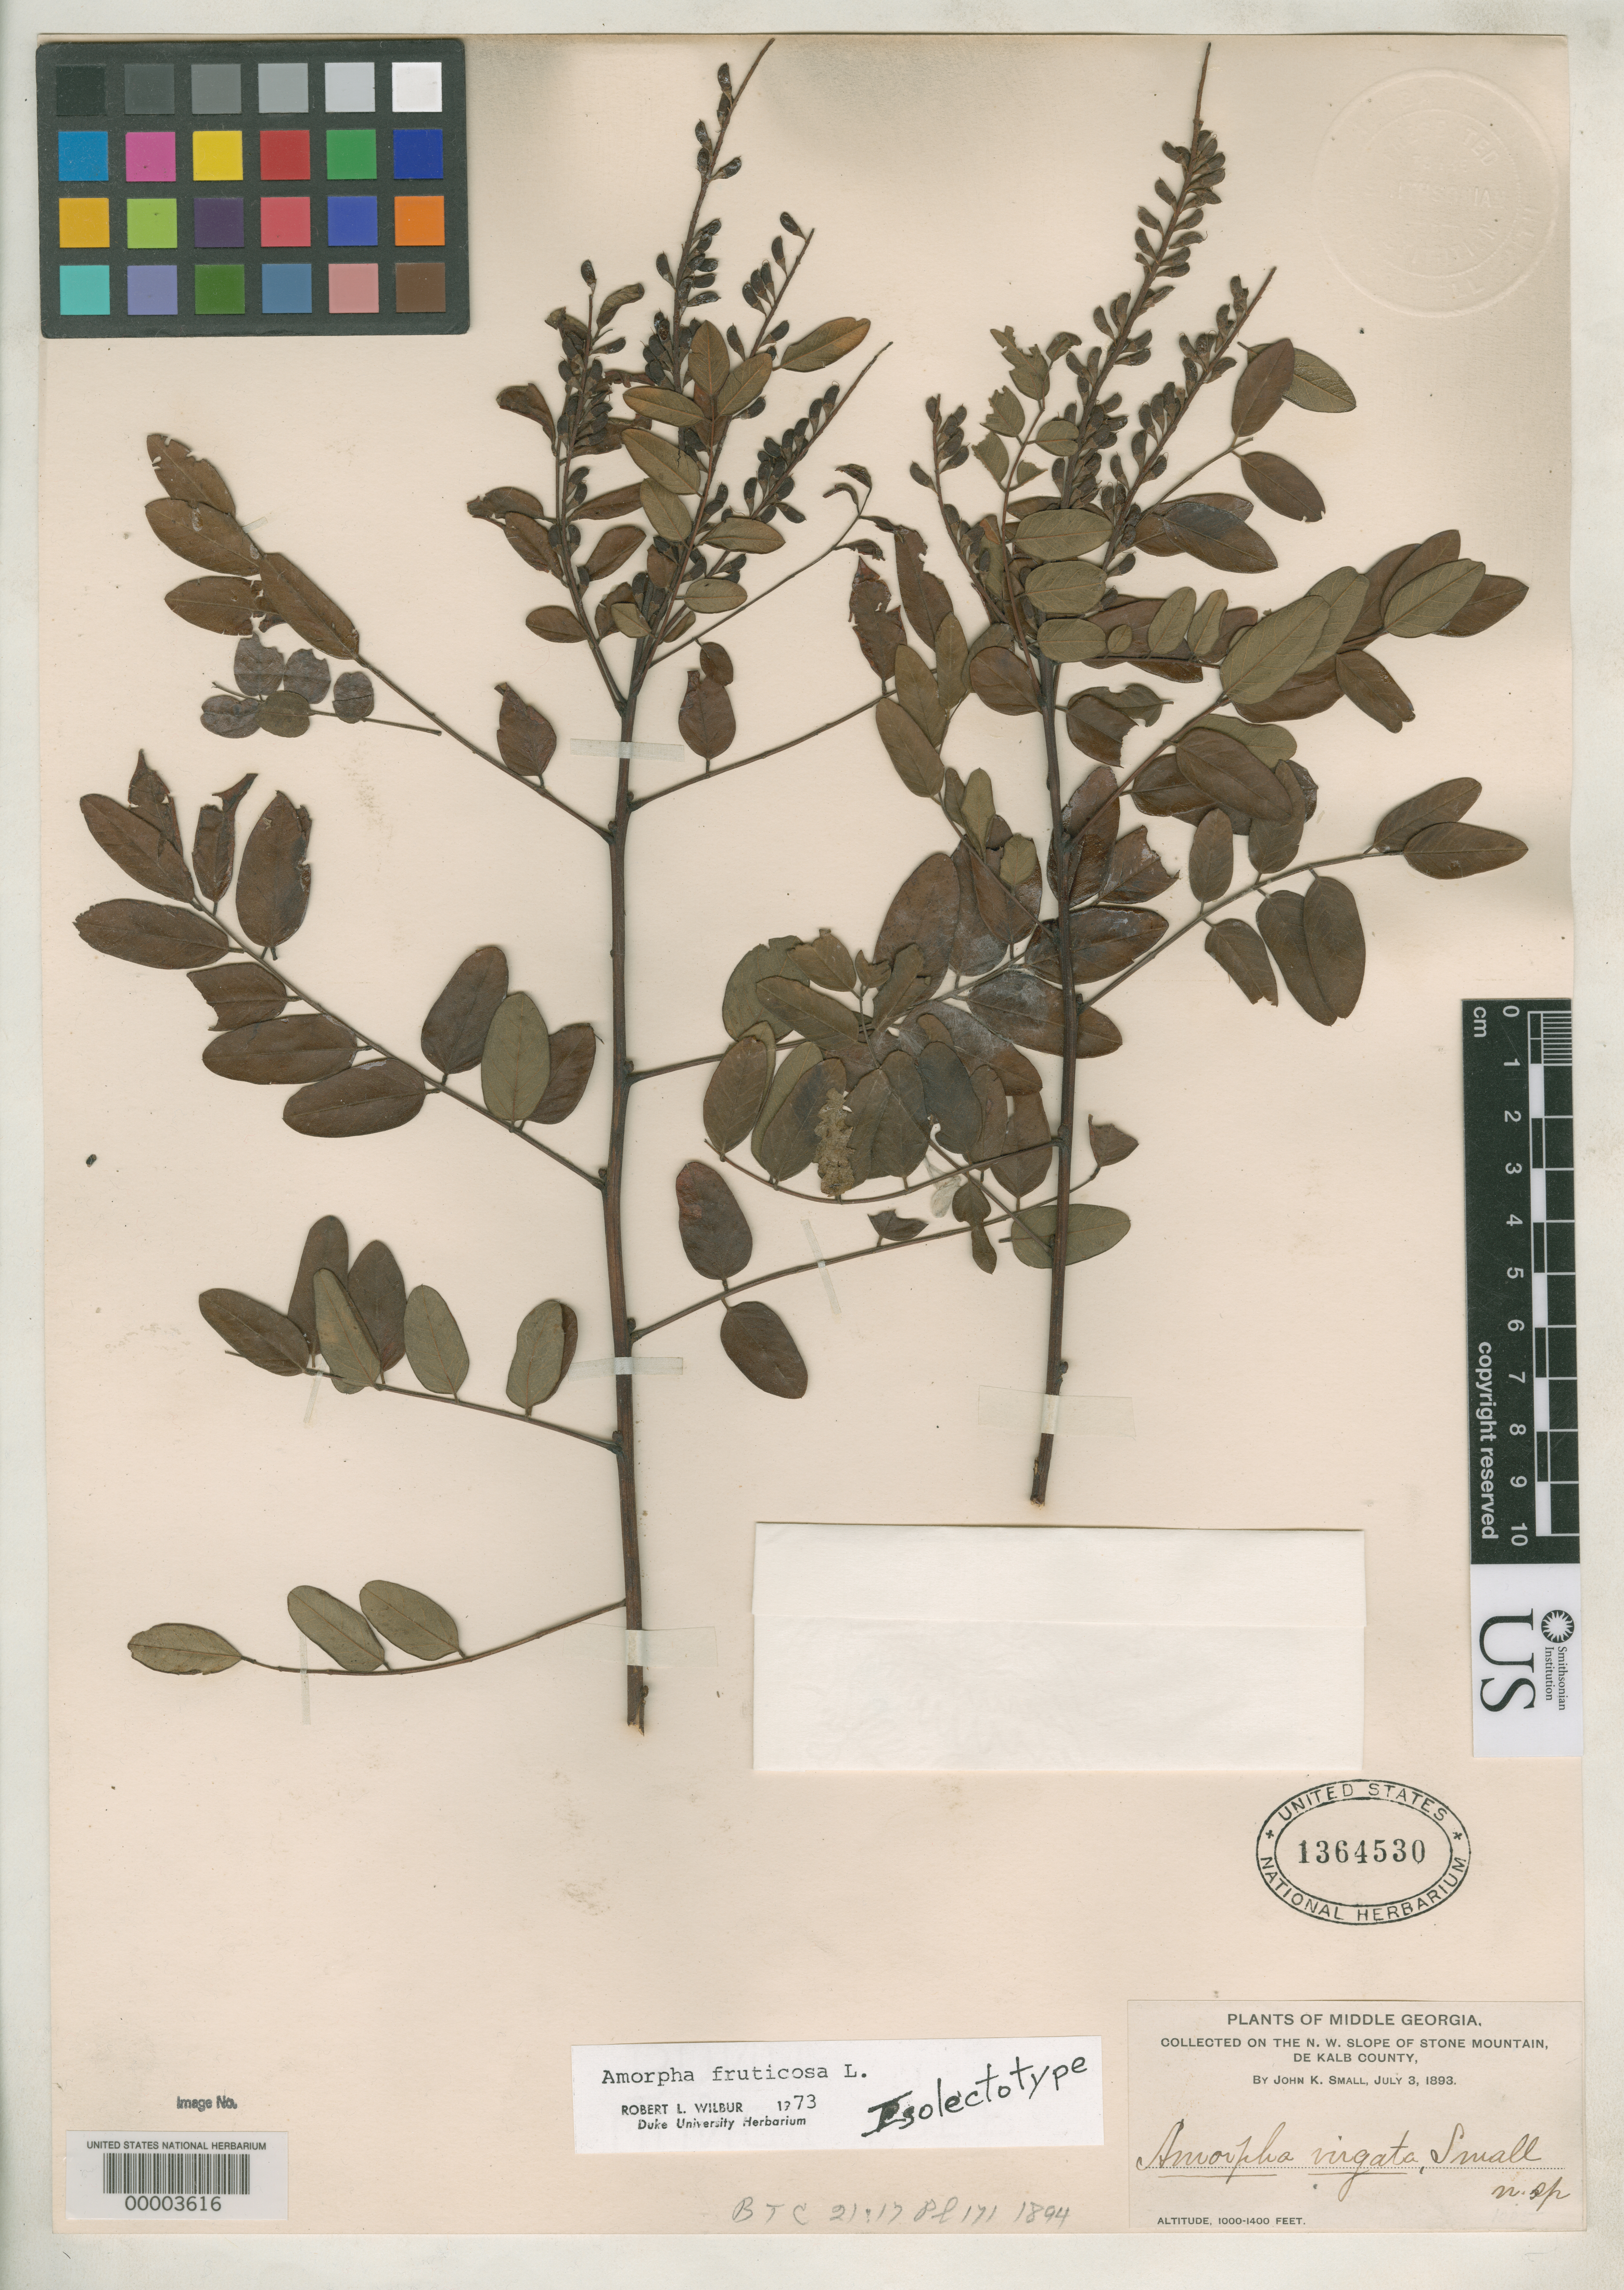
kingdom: Plantae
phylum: Tracheophyta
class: Magnoliopsida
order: Fabales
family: Fabaceae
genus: Amorpha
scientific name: Amorpha virgata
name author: Small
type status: Isolectotype; Isosyntype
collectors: J. K. Small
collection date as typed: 03 Jul 1893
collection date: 1893-07-03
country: United States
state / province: Georgia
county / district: De Kalb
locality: NW slope of Stone Mountain.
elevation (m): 305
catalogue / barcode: US 1364530